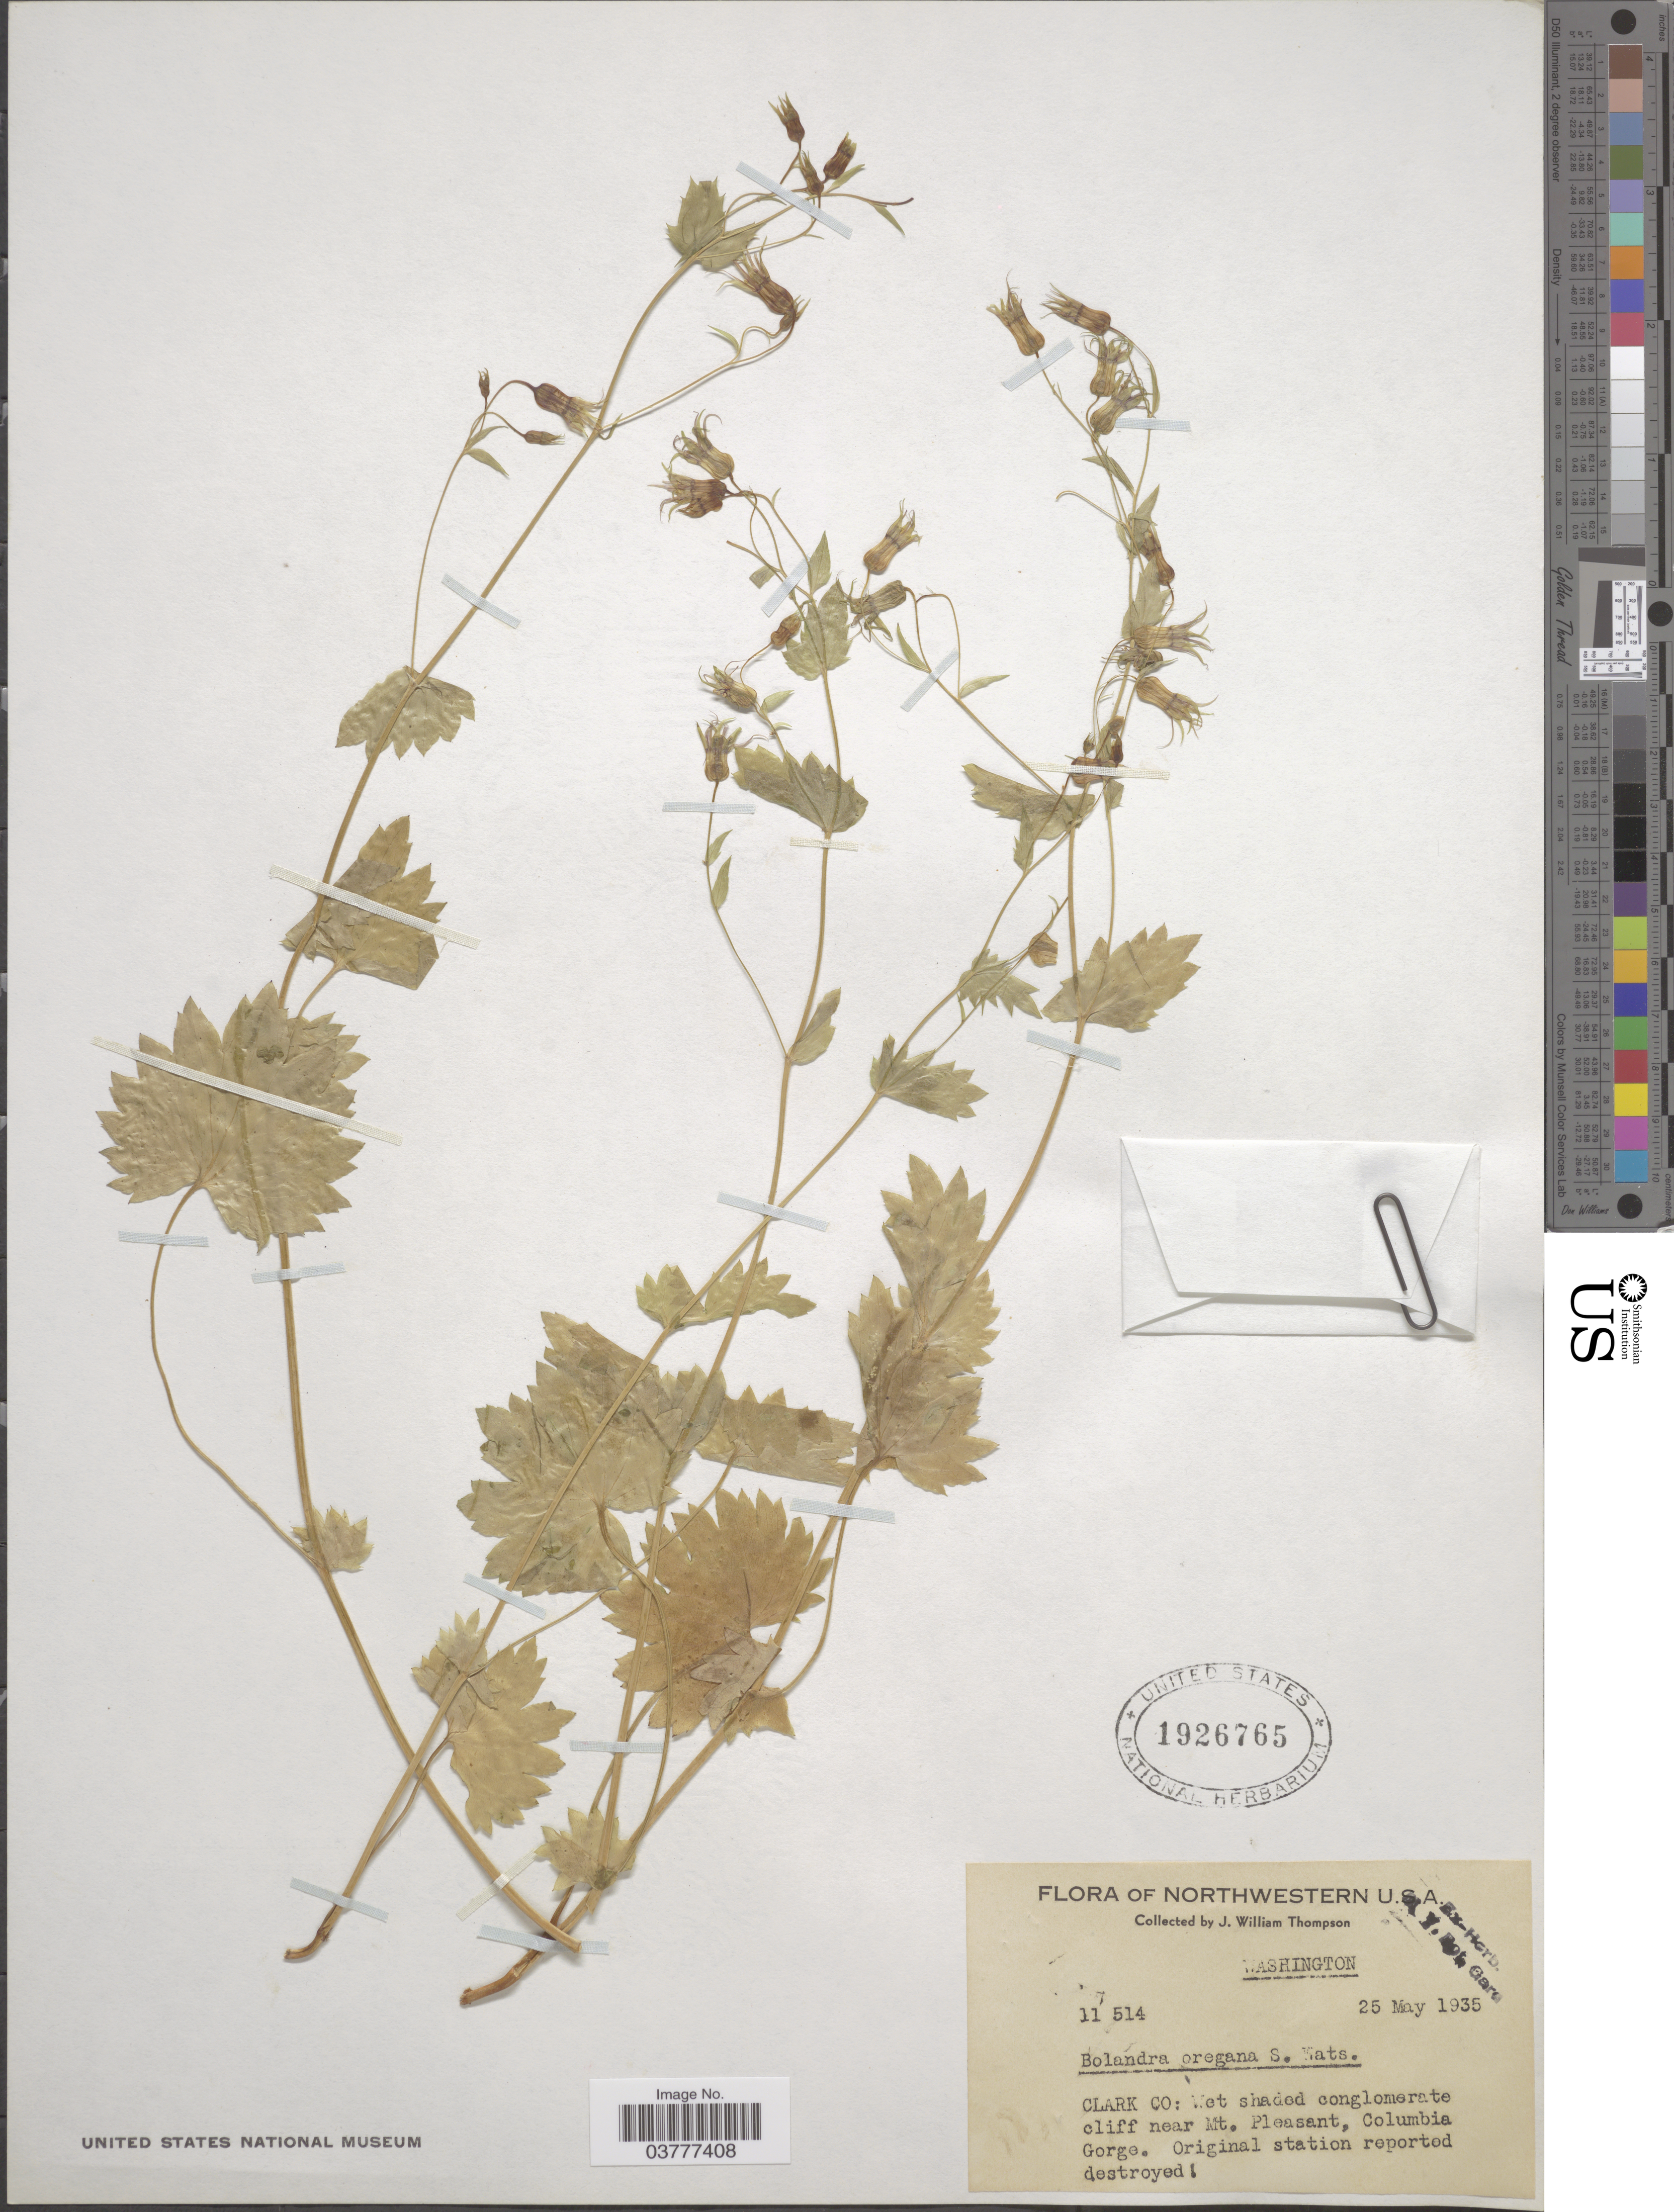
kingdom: Plantae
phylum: Tracheophyta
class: Magnoliopsida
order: Saxifragales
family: Saxifragaceae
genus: Bolandra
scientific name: Bolandra oregana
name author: S. Watson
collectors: J. W. Thompson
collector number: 11514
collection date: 1935-05-25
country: United States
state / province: Washington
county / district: Clark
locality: Northwestern U.S.A. Clark Co: Wet shaded conglomerate cliff near Mt. Pleasant, Columbia Gorge.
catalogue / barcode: US 1926765